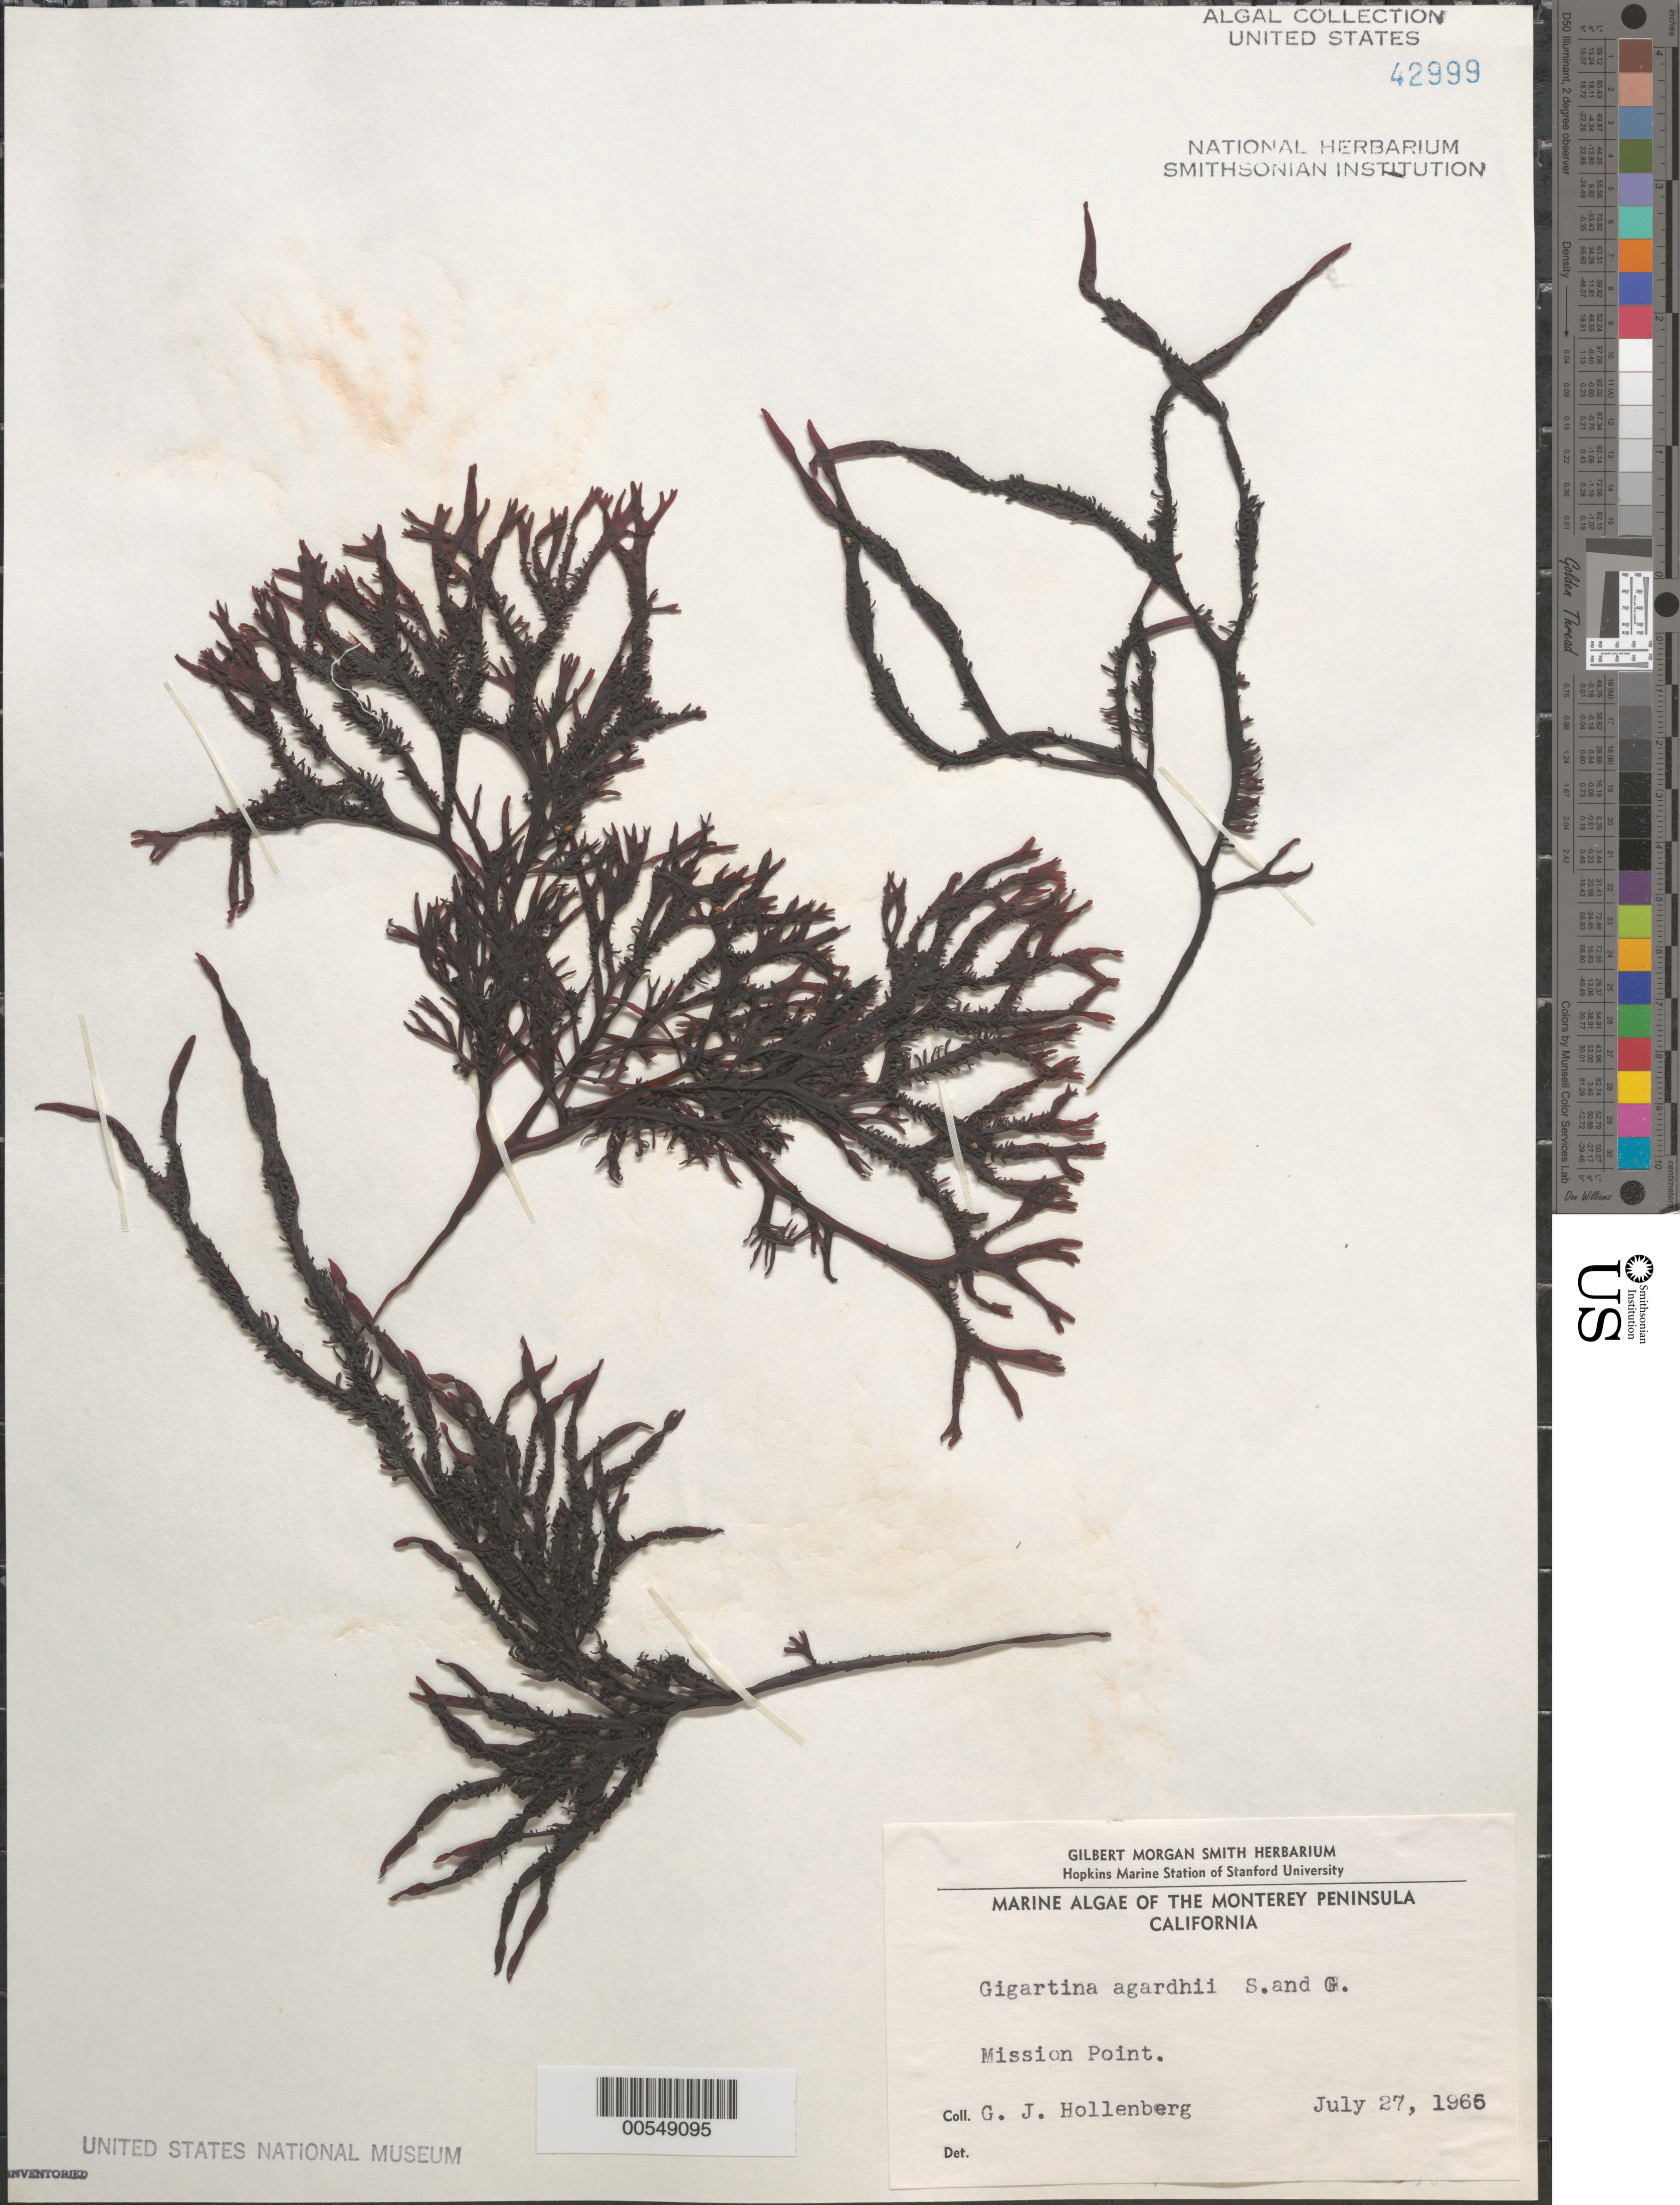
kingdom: Plantae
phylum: Rhodophyta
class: Florideophyceae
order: Gigartinales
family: Phyllophoraceae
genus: Mastocarpus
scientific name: Mastocarpus agardhii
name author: (Setchell & N.L. Gardner) S.C. Lindstrom et al.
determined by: Algae name updating Project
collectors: G. Hollenberg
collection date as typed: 27 Jul 1965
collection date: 1965-07-27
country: United States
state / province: California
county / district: Monterey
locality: Mission Point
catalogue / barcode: US 42999